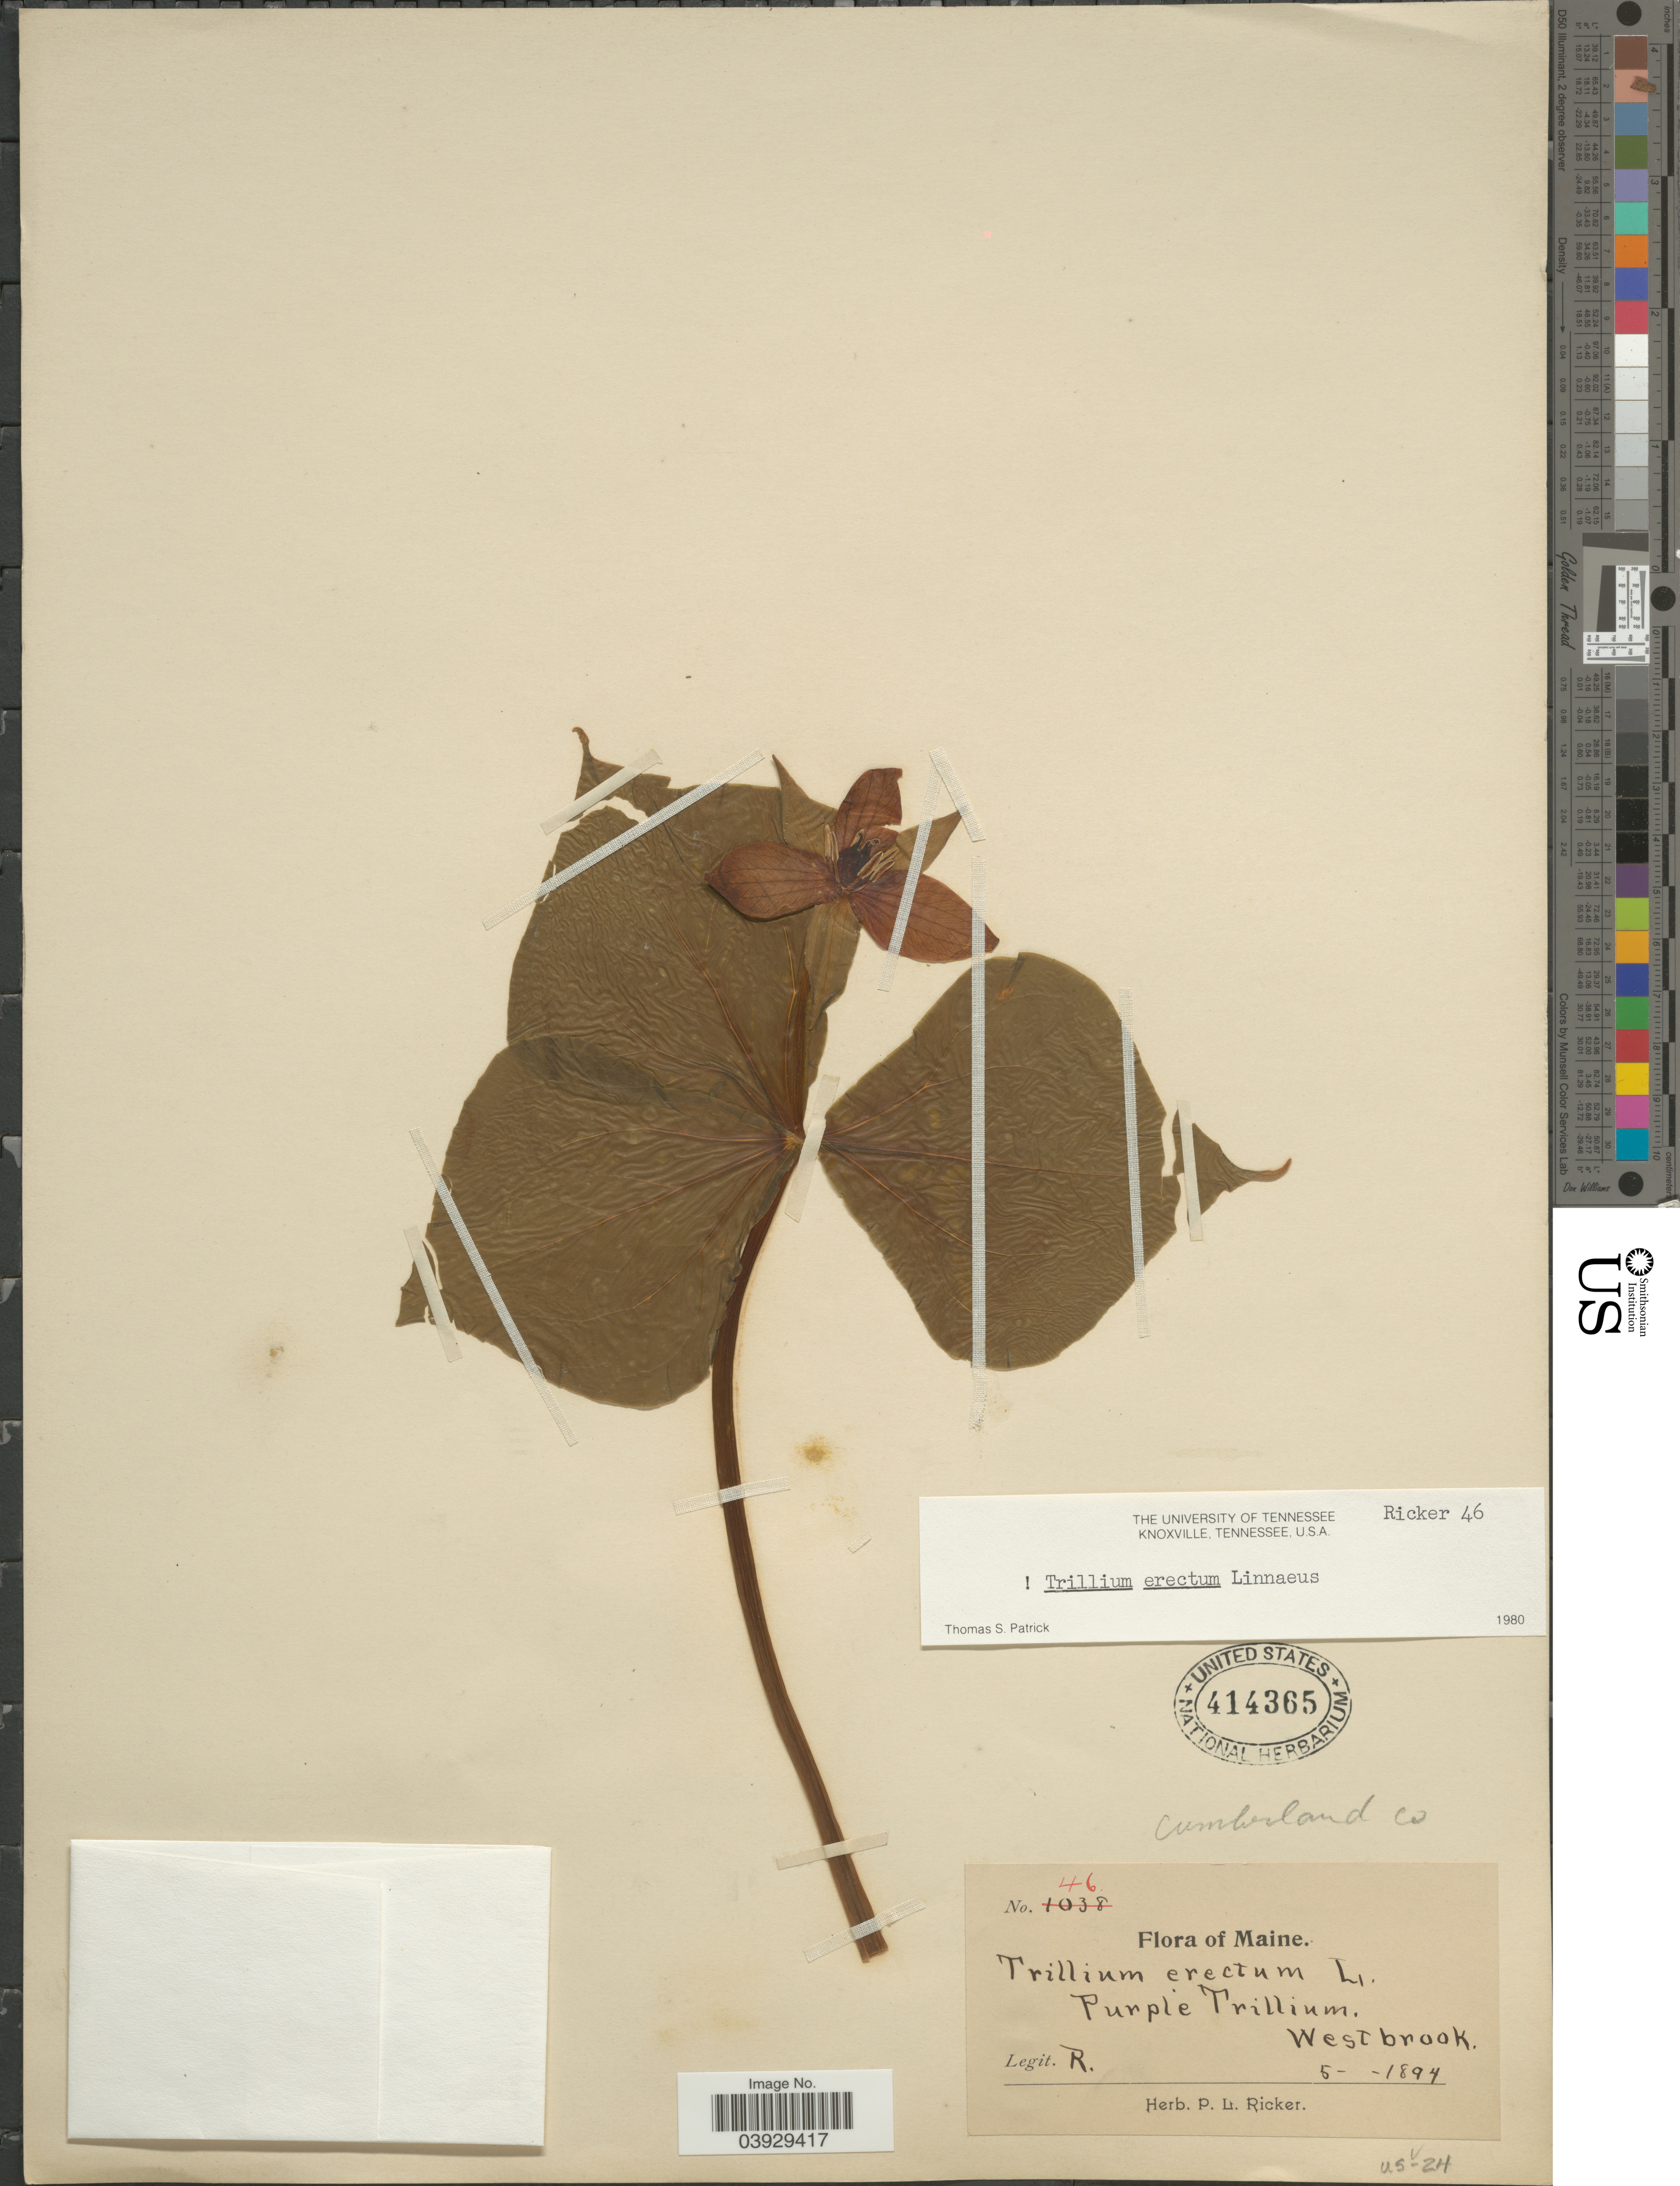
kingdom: Plantae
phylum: Tracheophyta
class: Liliopsida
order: Liliales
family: Melanthiaceae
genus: Trillium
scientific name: Trillium erectum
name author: L.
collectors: P. Ricker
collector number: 46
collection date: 1894-05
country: United States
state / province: Maine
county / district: Cumberland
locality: Cumberland Co. West brook.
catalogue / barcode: US 414365